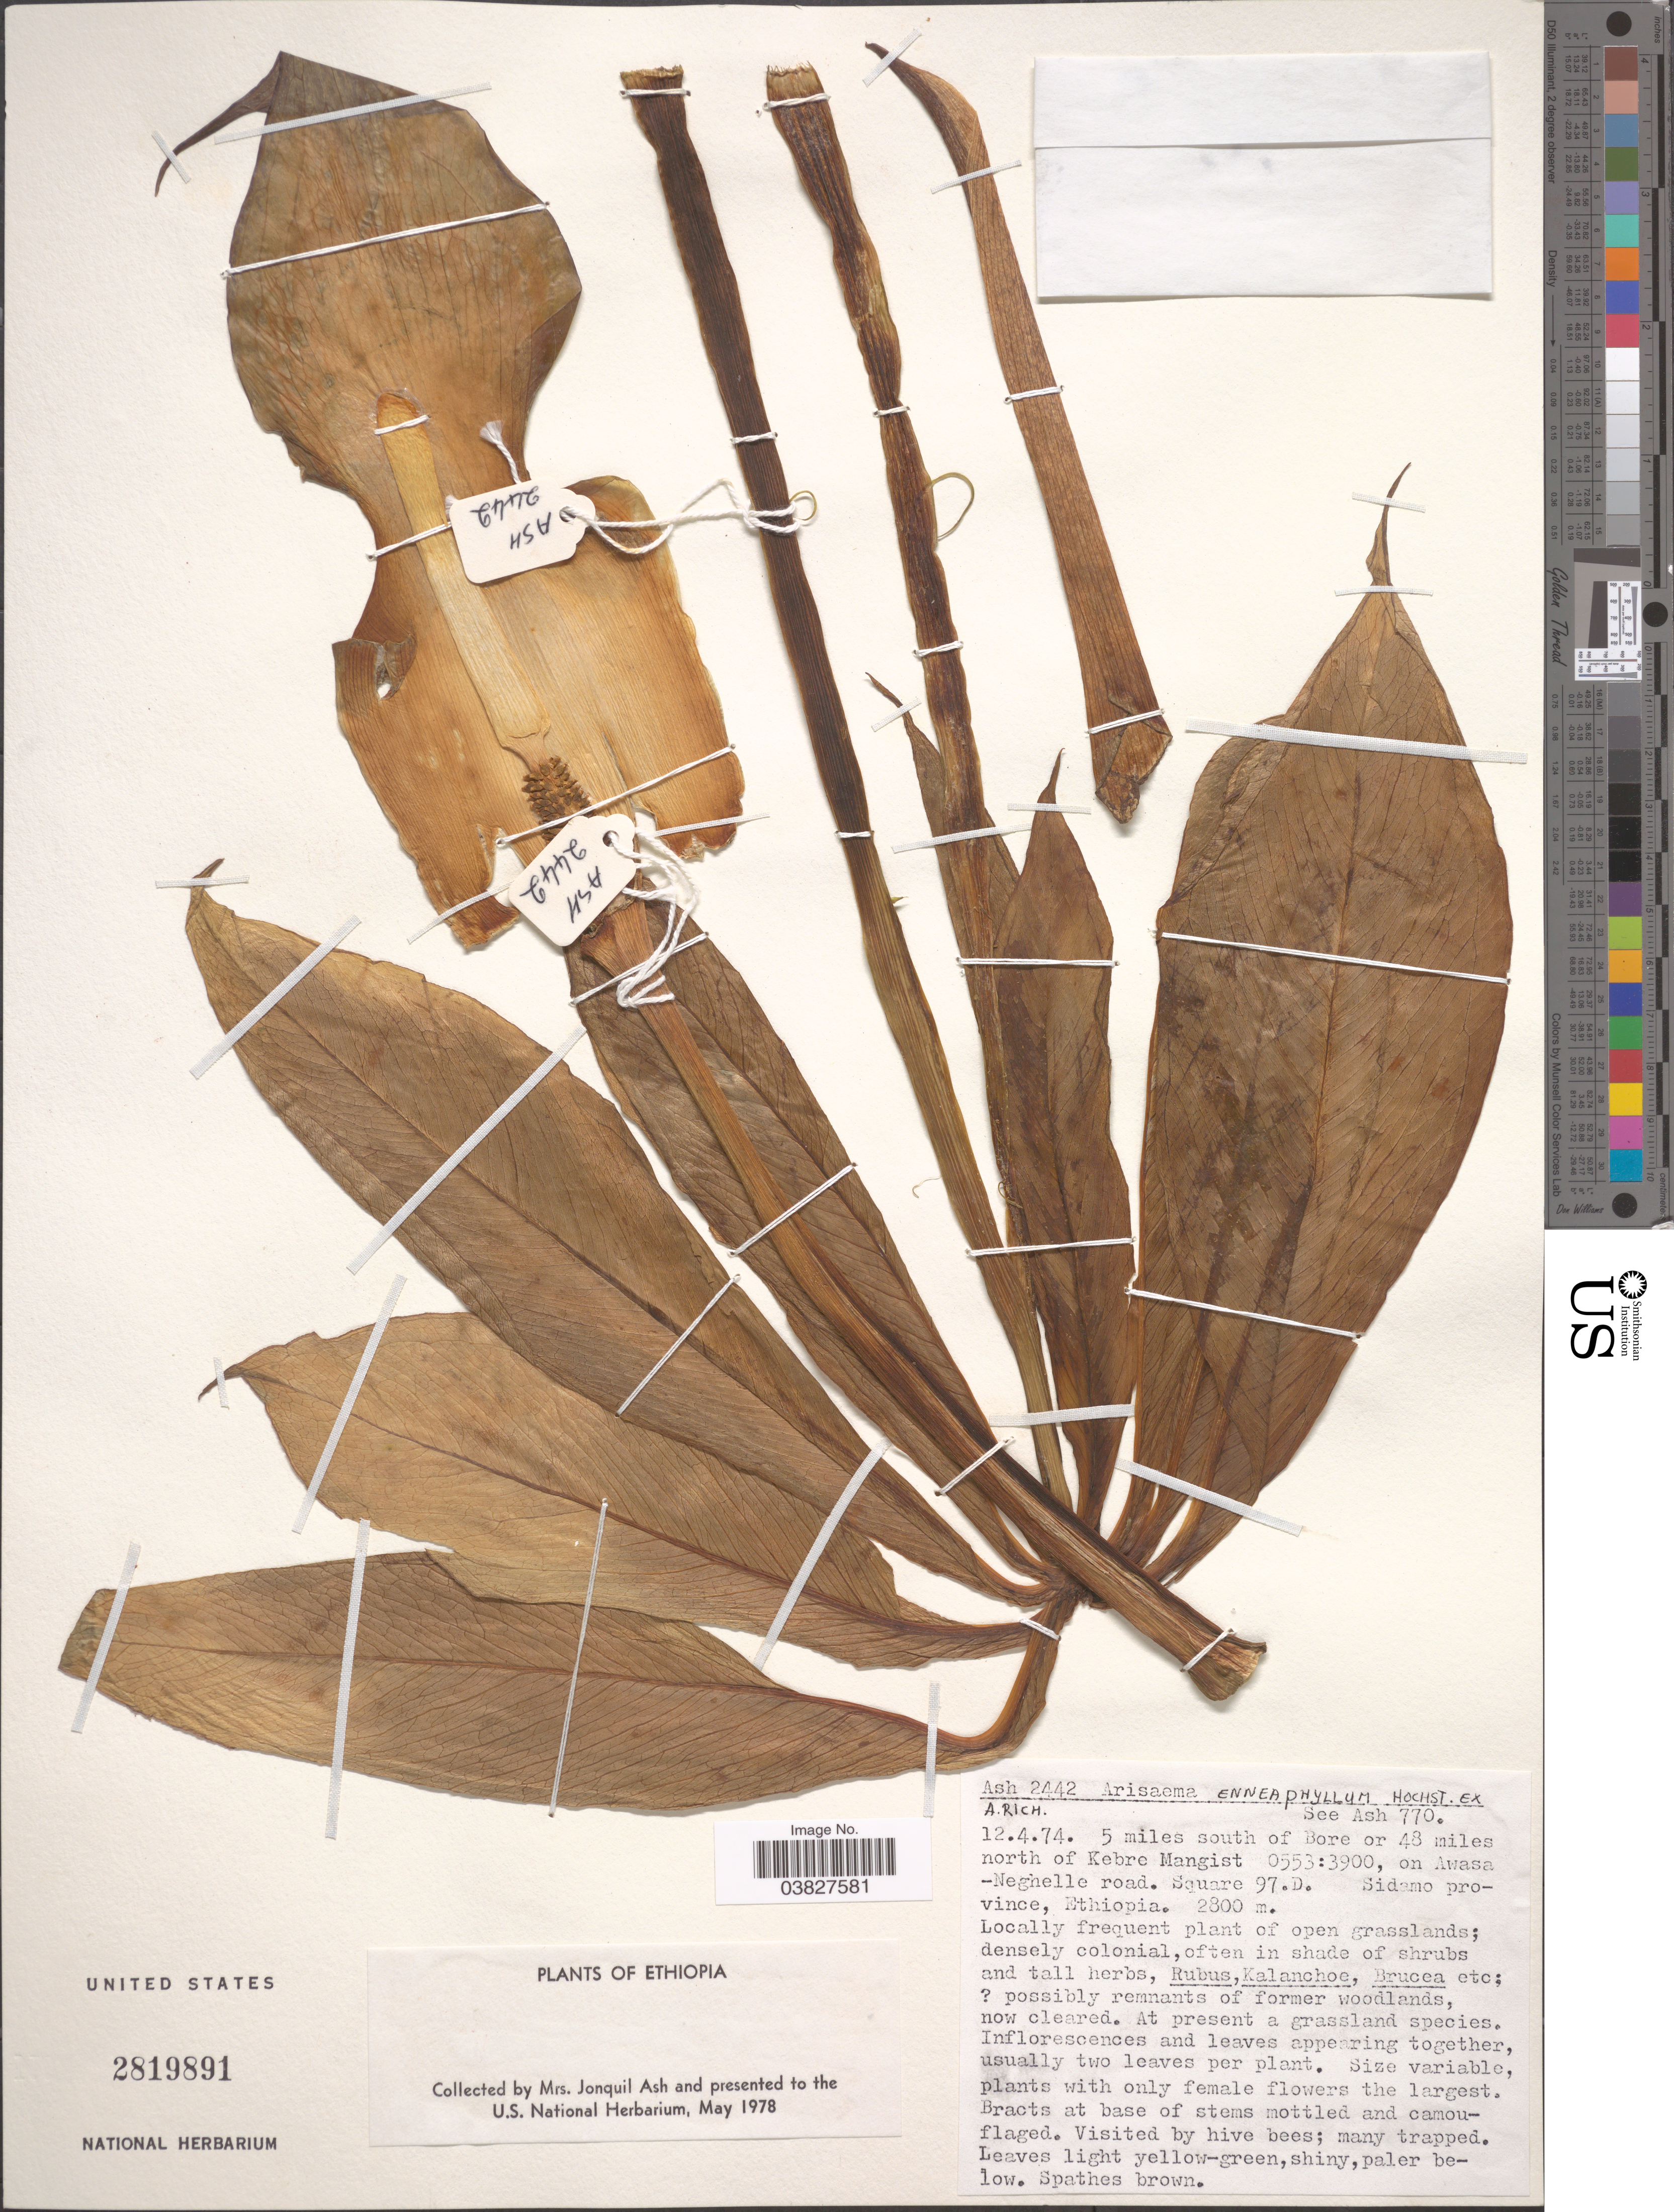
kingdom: Plantae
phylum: Tracheophyta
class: Liliopsida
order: Alismatales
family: Araceae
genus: Arisaema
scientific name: Arisaema enneaphyllum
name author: Hochst. ex A. Rich.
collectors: J. Ash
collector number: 2442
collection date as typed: Transcribed d/m/y: 12/4/74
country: Ethiopia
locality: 5 miles south of Bore or 48 miles north of Kebre Mangist 0553:3900, on Awasa-Neghelle road. Square 97.D. Sidamo province.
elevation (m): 2800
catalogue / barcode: US 2819891